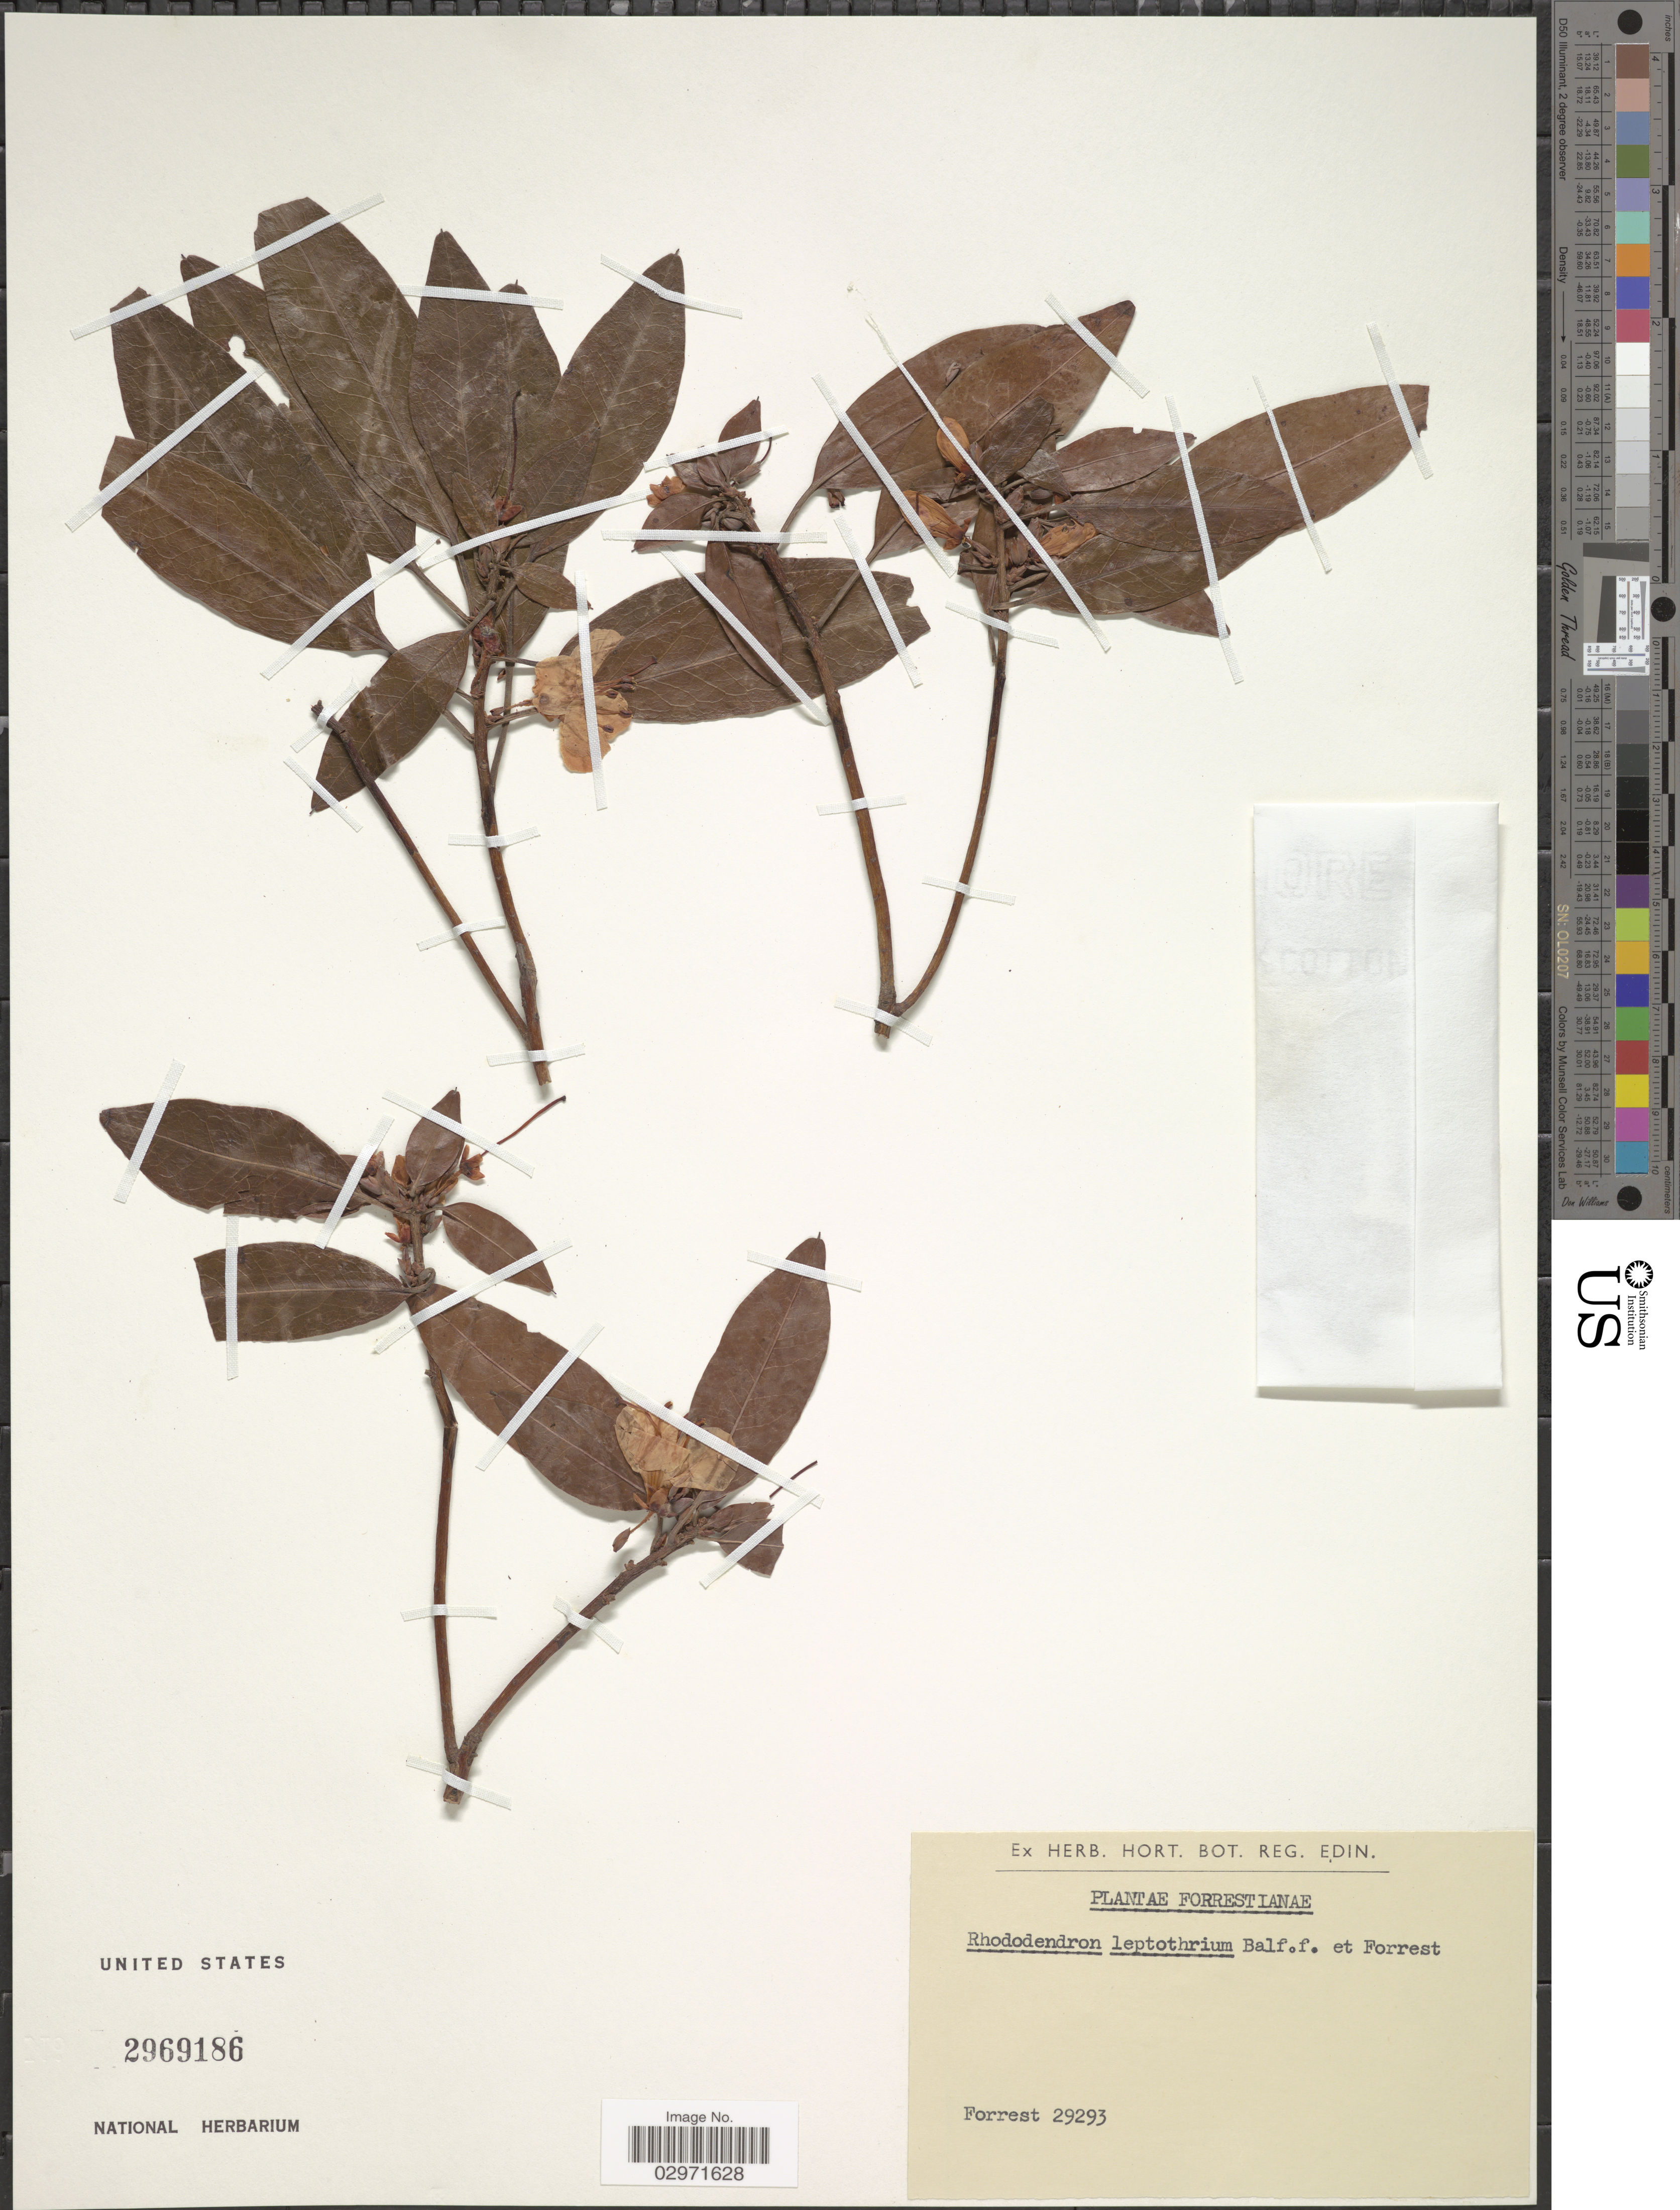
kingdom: Plantae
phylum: Tracheophyta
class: Magnoliopsida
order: Ericales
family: Ericaceae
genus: Rhododendron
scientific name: Rhododendron leptothrium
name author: Balf. f. & Forrest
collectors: -. Forrest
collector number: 29293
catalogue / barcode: US 2969186